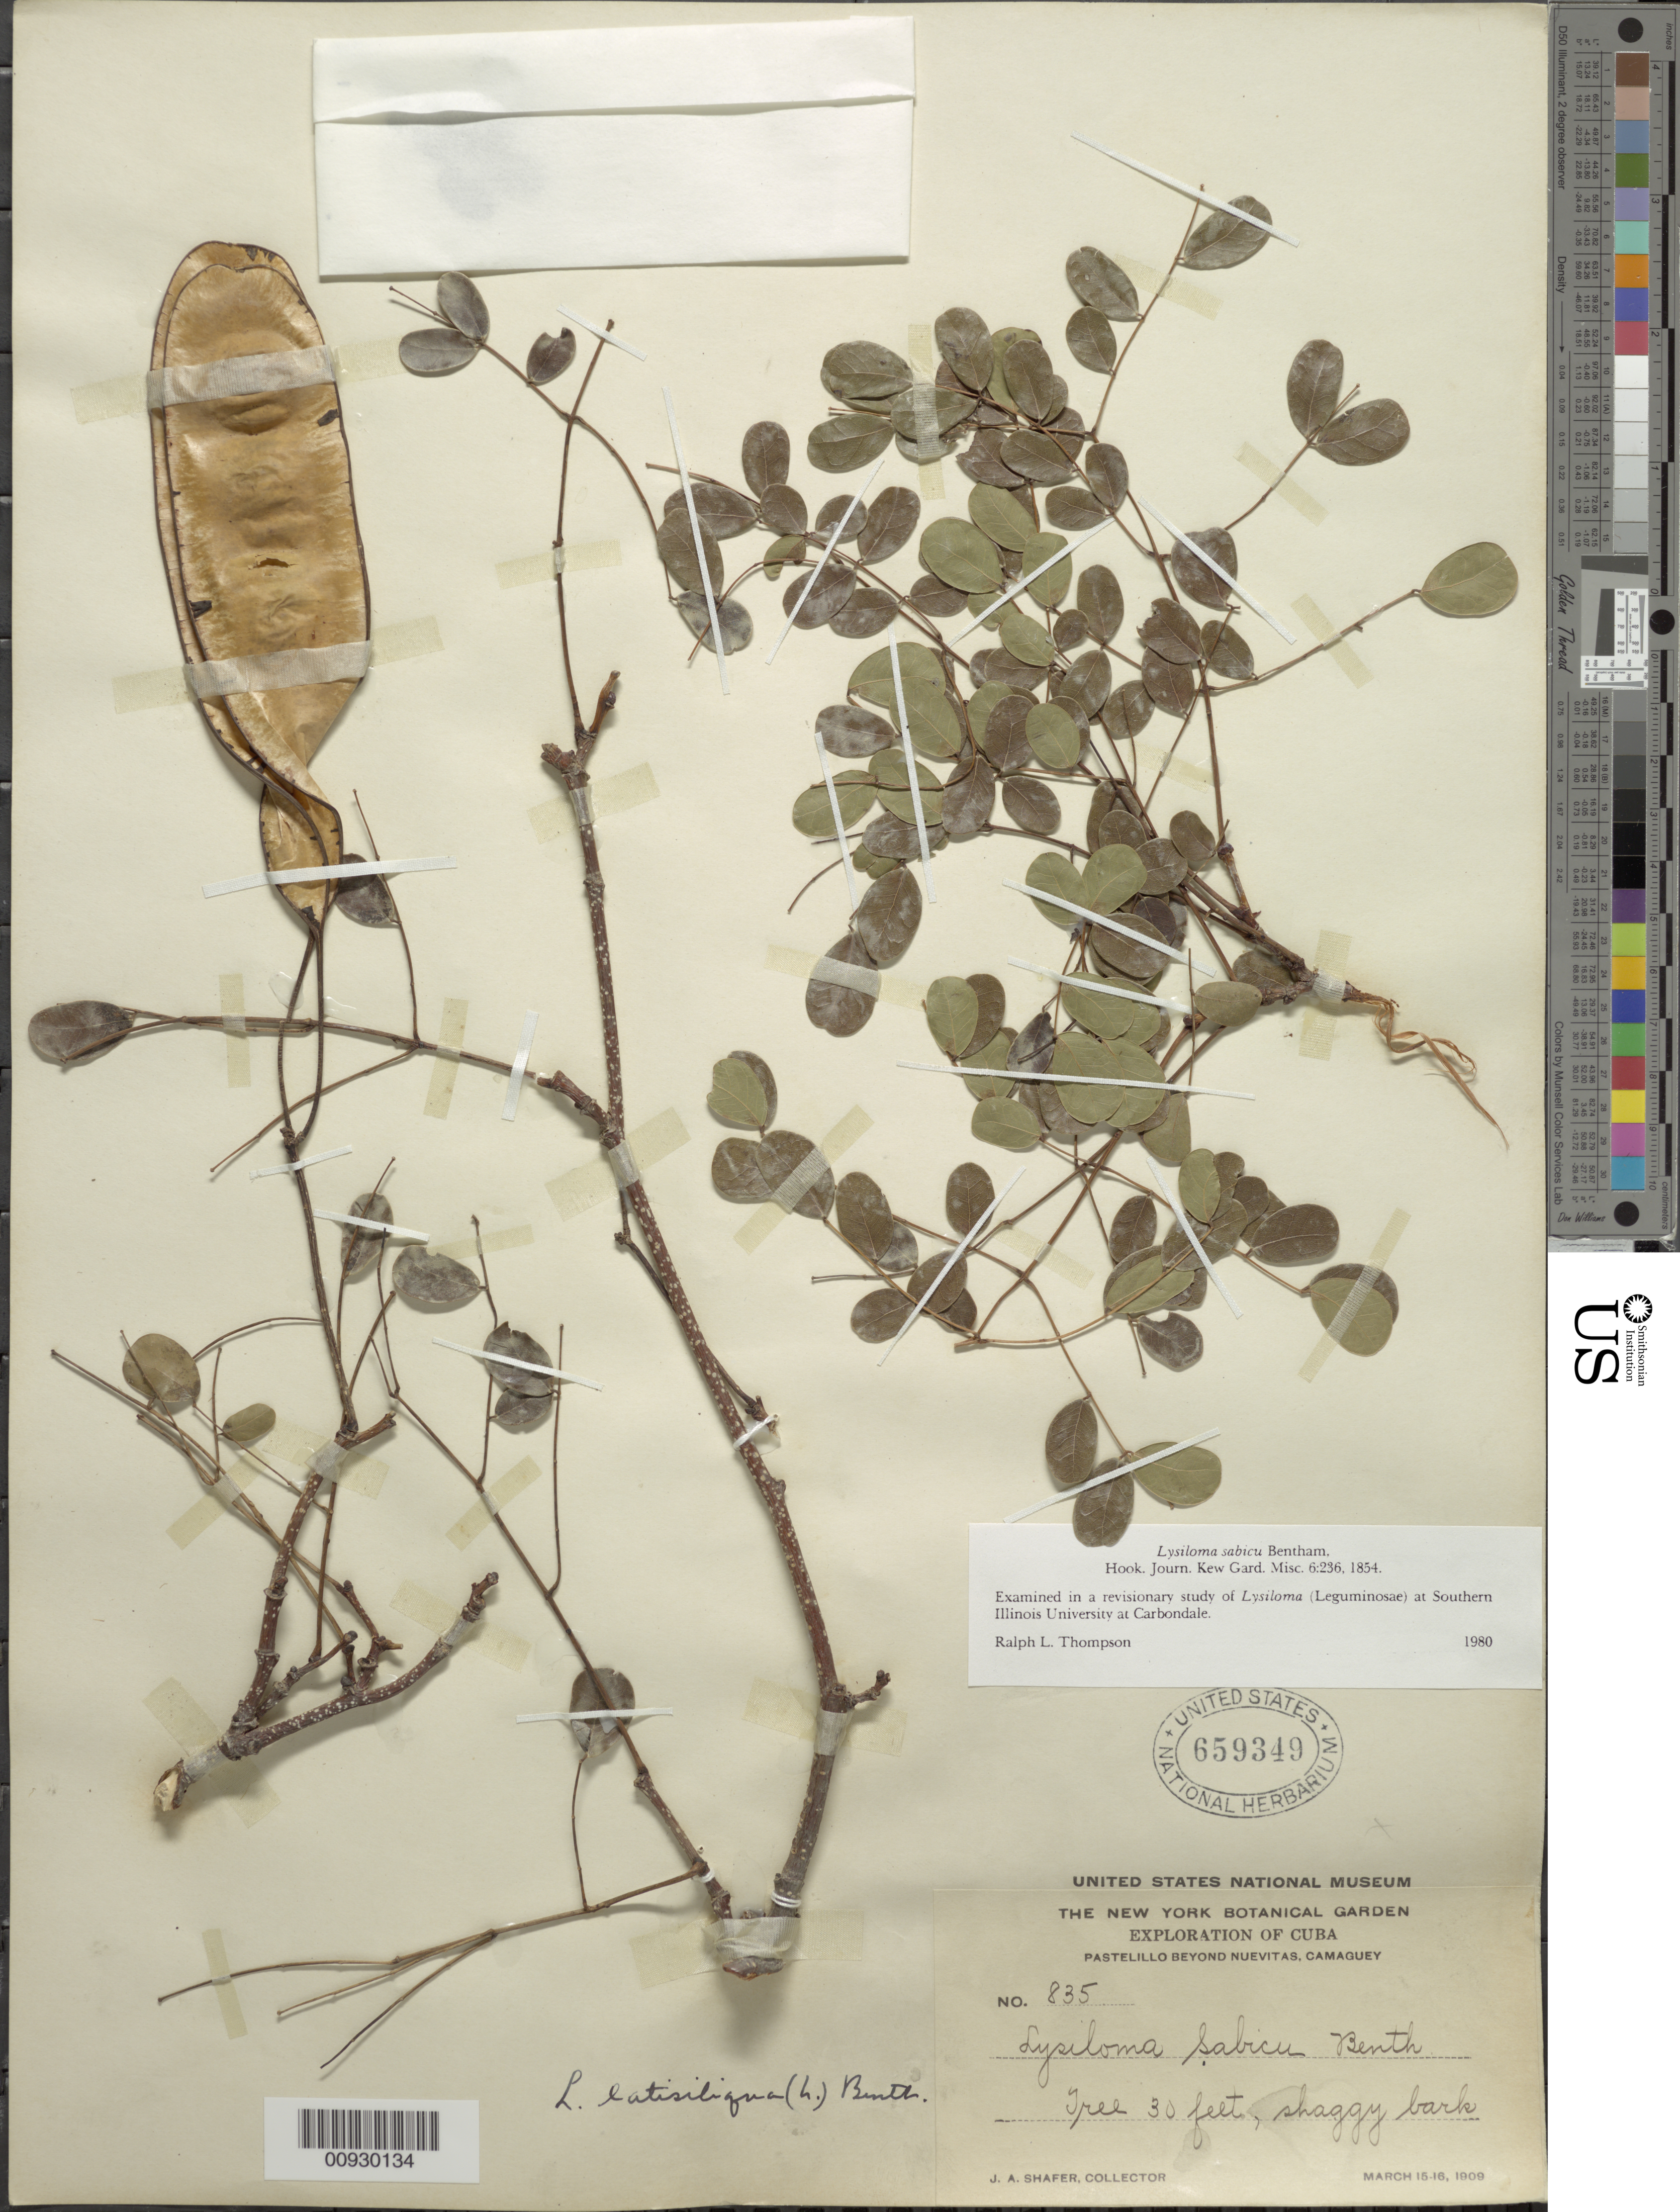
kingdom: Plantae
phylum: Tracheophyta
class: Magnoliopsida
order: Fabales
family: Fabaceae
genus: Lysiloma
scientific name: Lysiloma sabicu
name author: Benth.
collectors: J. A. Shafer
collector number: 835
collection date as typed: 15 Mar 1909 to 16 Mar 1909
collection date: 1909-03-15/1909-03-16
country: Cuba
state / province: Camagüey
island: Cuba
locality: Pastelillo beyond Nuevitas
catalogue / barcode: US 659349